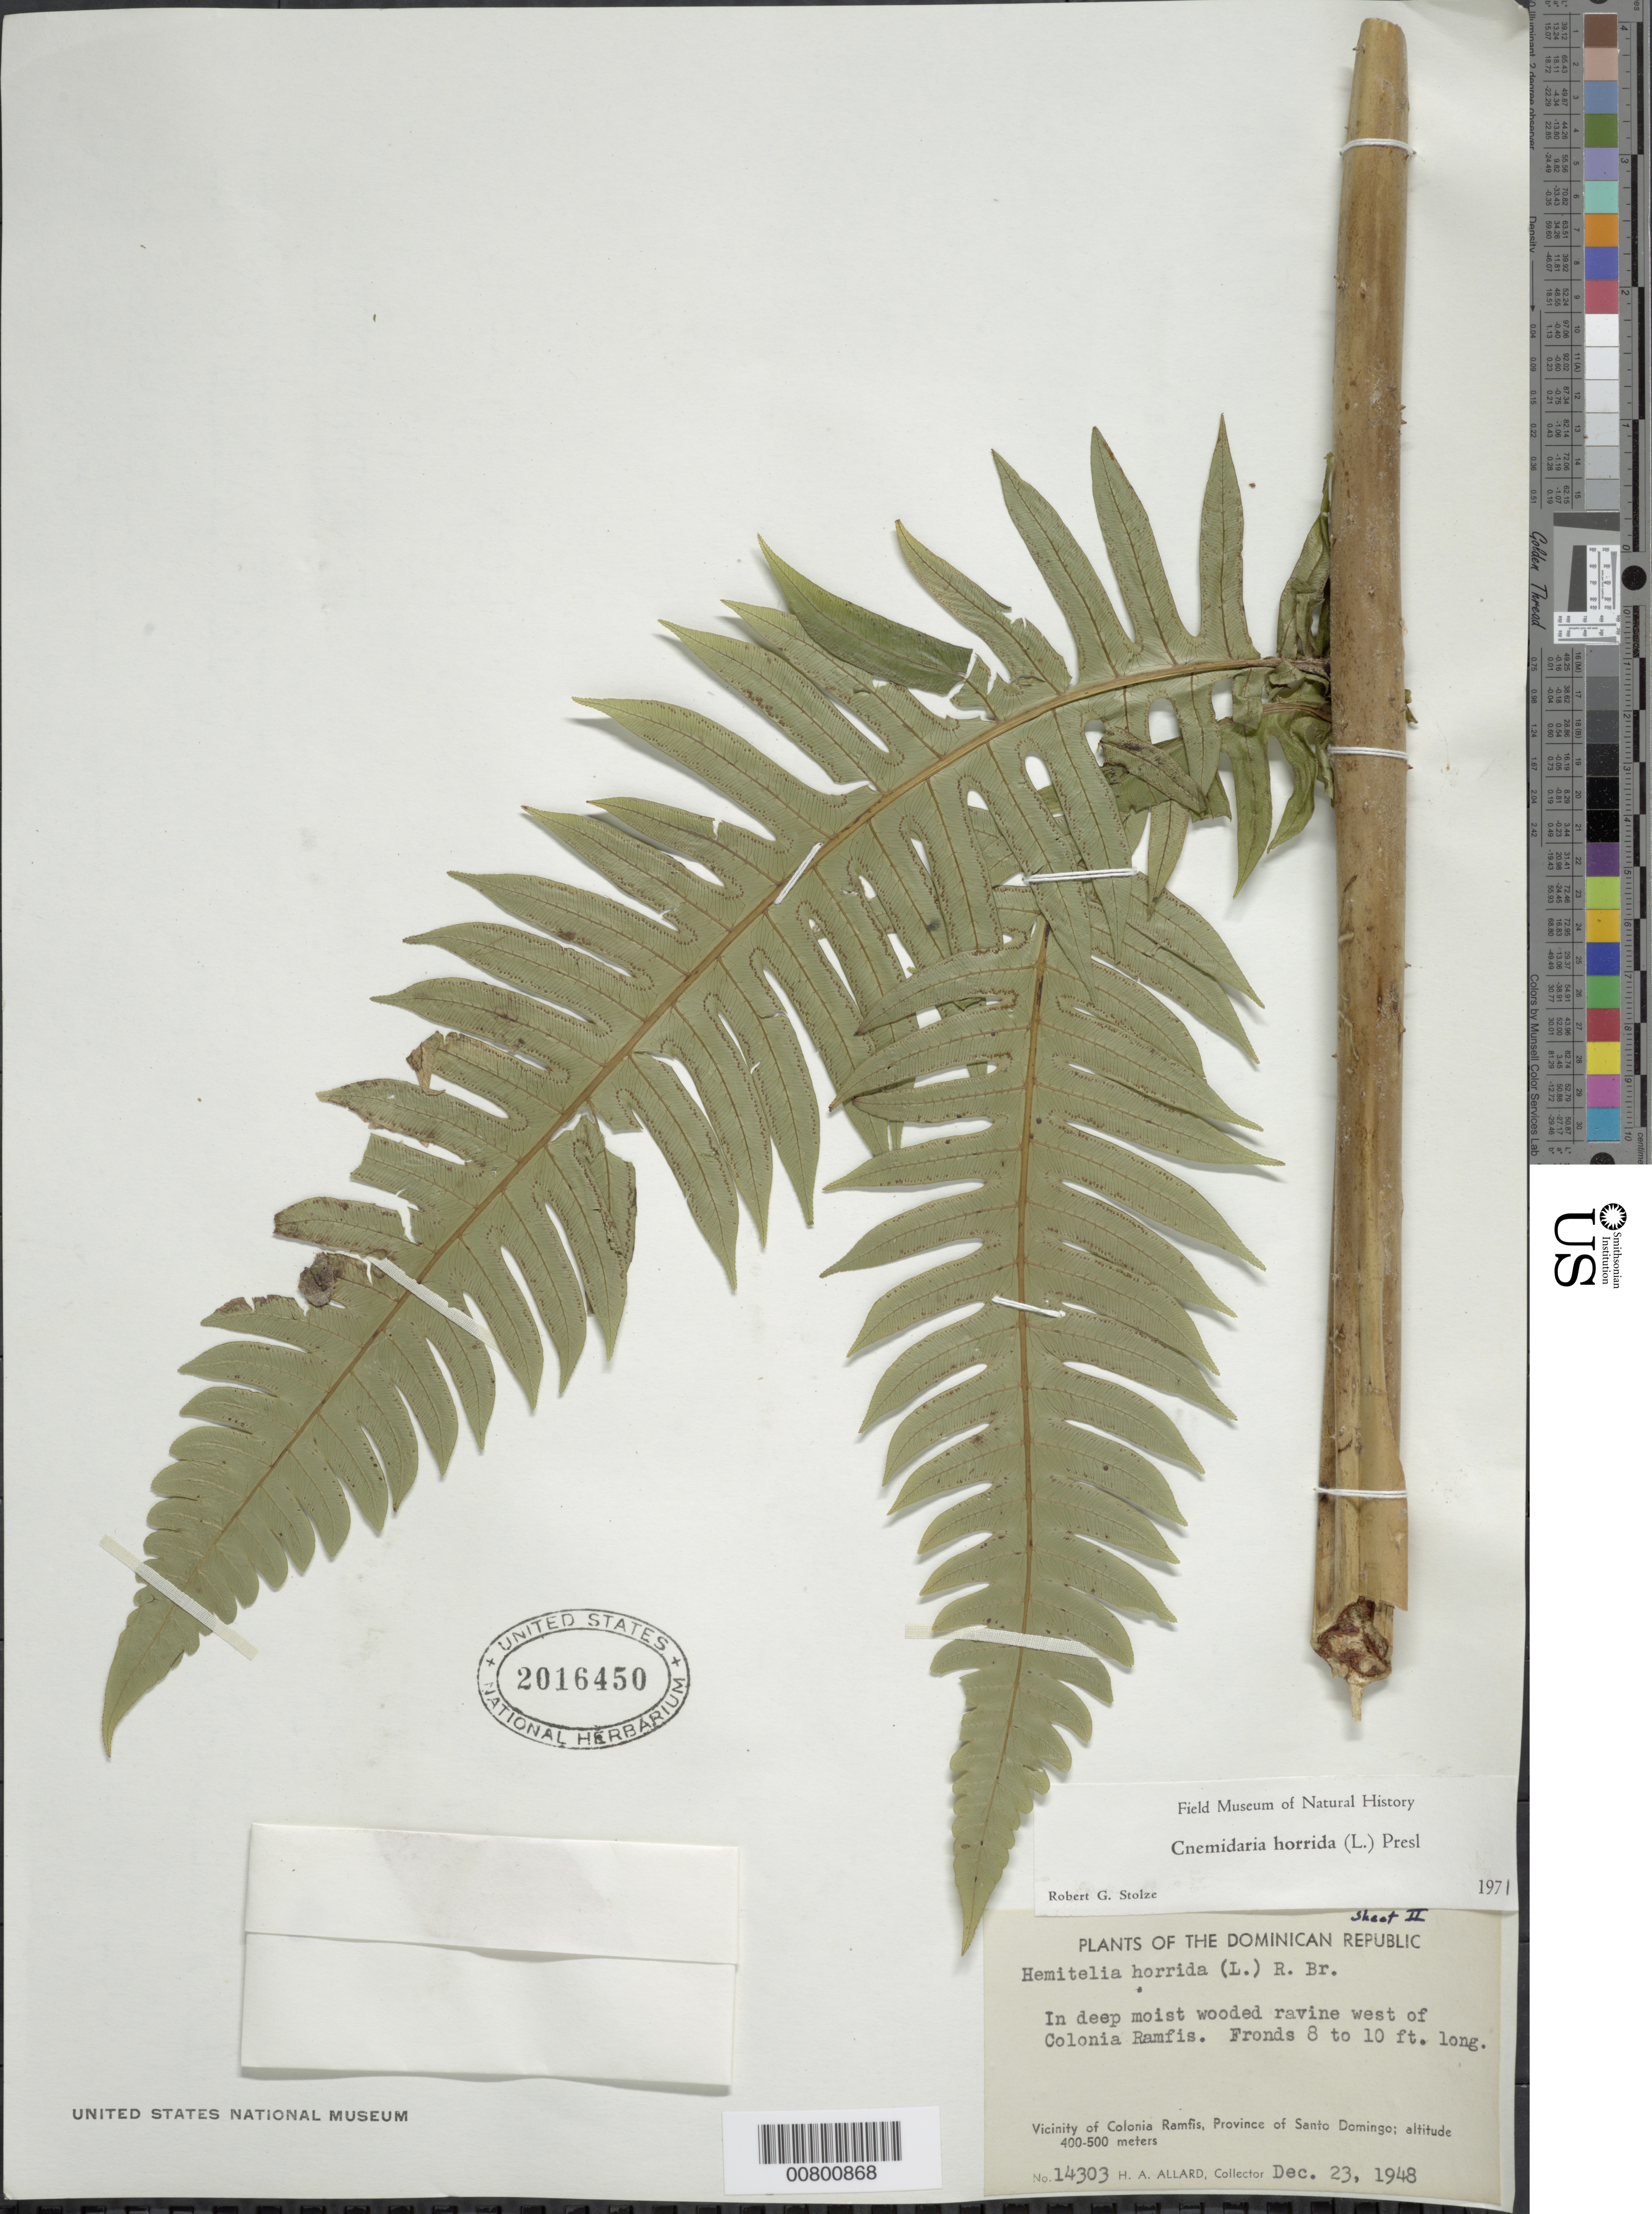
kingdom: Plantae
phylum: Tracheophyta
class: Polypodiopsida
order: Cyatheales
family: Cyatheaceae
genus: Cyathea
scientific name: Cyathea horrida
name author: (L.) Sm.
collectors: H. A. Allard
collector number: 14303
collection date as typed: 23 2de 1948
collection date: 1948-12-23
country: Dominican Republic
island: Hispaniola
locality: Prov. Santo Domingo, W of Colonia Ramfis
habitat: Deep moist wooded ravine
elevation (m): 400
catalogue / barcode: US 2016450